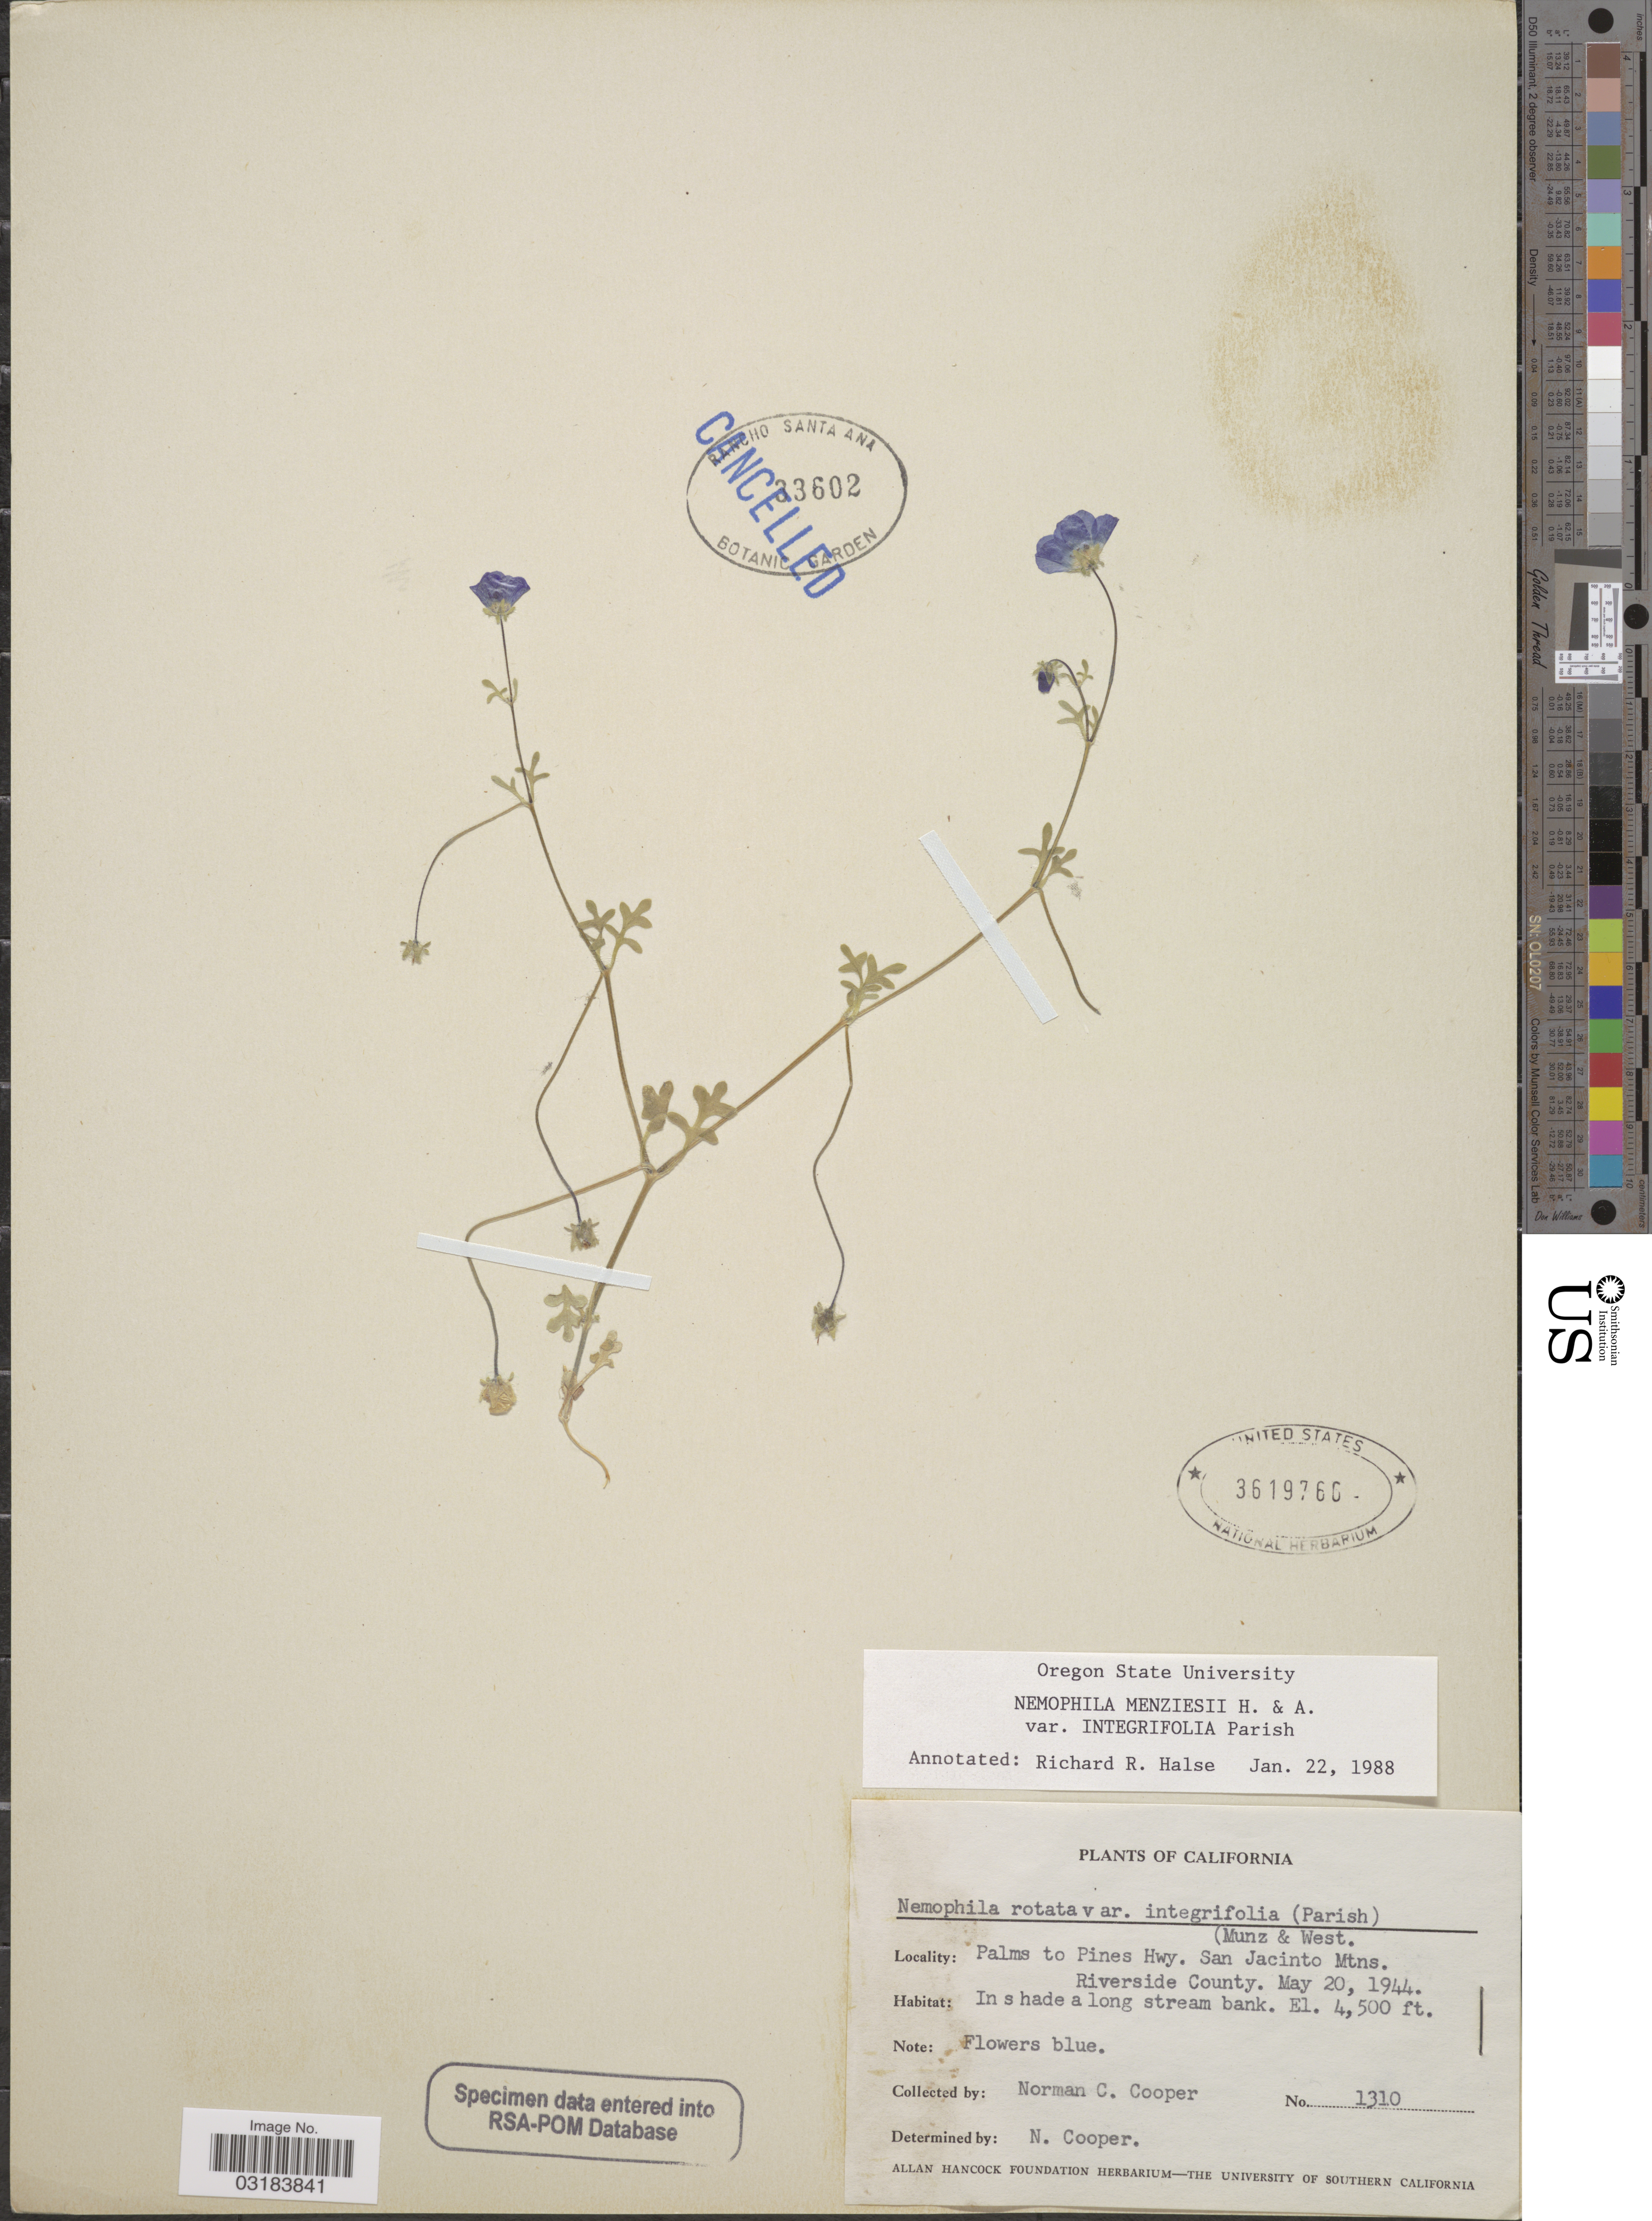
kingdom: Plantae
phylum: Tracheophyta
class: Magnoliopsida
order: Boraginales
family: Hydrophyllaceae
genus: Nemophila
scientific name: Nemophila menziesii var. integrifolia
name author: Hook. & Arn.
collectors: N. Cooper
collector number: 1310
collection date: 1944-05-20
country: United States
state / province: California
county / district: Riverside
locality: Palms to Pines Hwy. San Jacinto Mtns. Riverside County.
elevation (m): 1372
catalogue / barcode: US 3619766